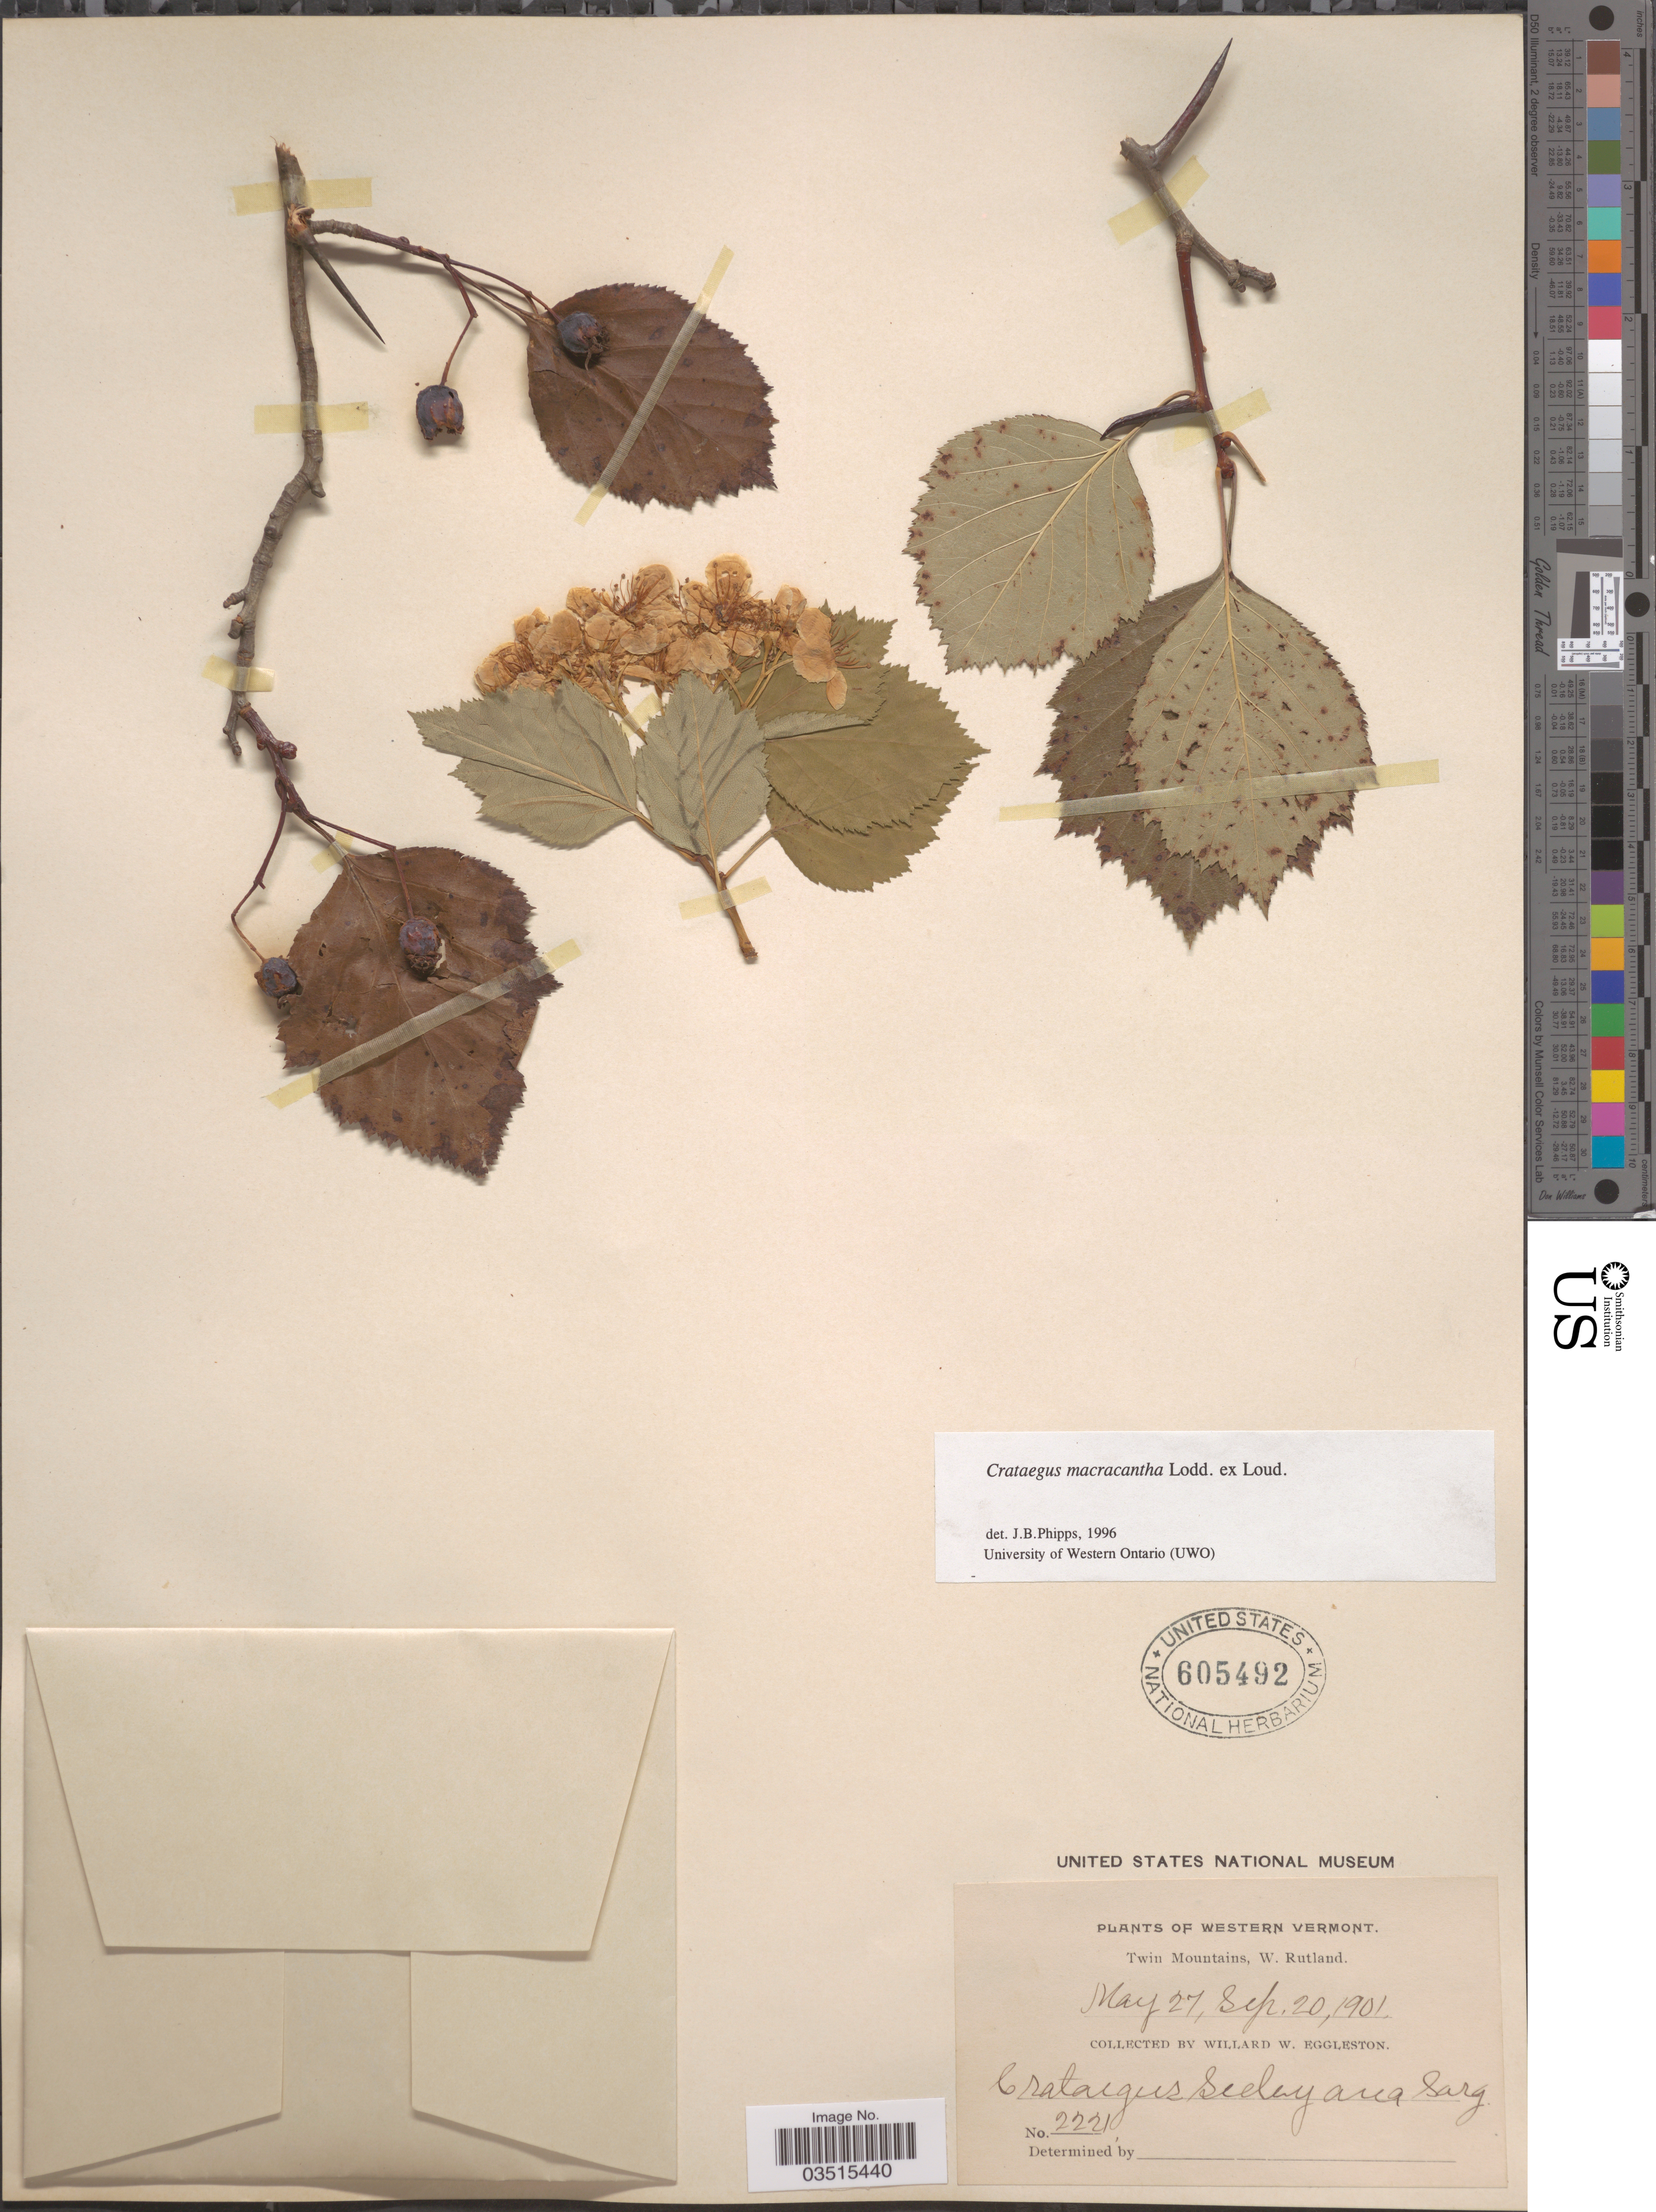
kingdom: Plantae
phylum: Tracheophyta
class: Magnoliopsida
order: Rosales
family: Rosaceae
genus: Crataegus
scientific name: Crataegus macracantha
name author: (Lindl.) Lodd. ex Loudon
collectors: W. W. Eggleston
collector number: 2221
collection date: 1901-05-27/1901-09-20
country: United States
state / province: Vermont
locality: Western Vermont. Twin Mountains, W. Rutland.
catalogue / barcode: US 605492